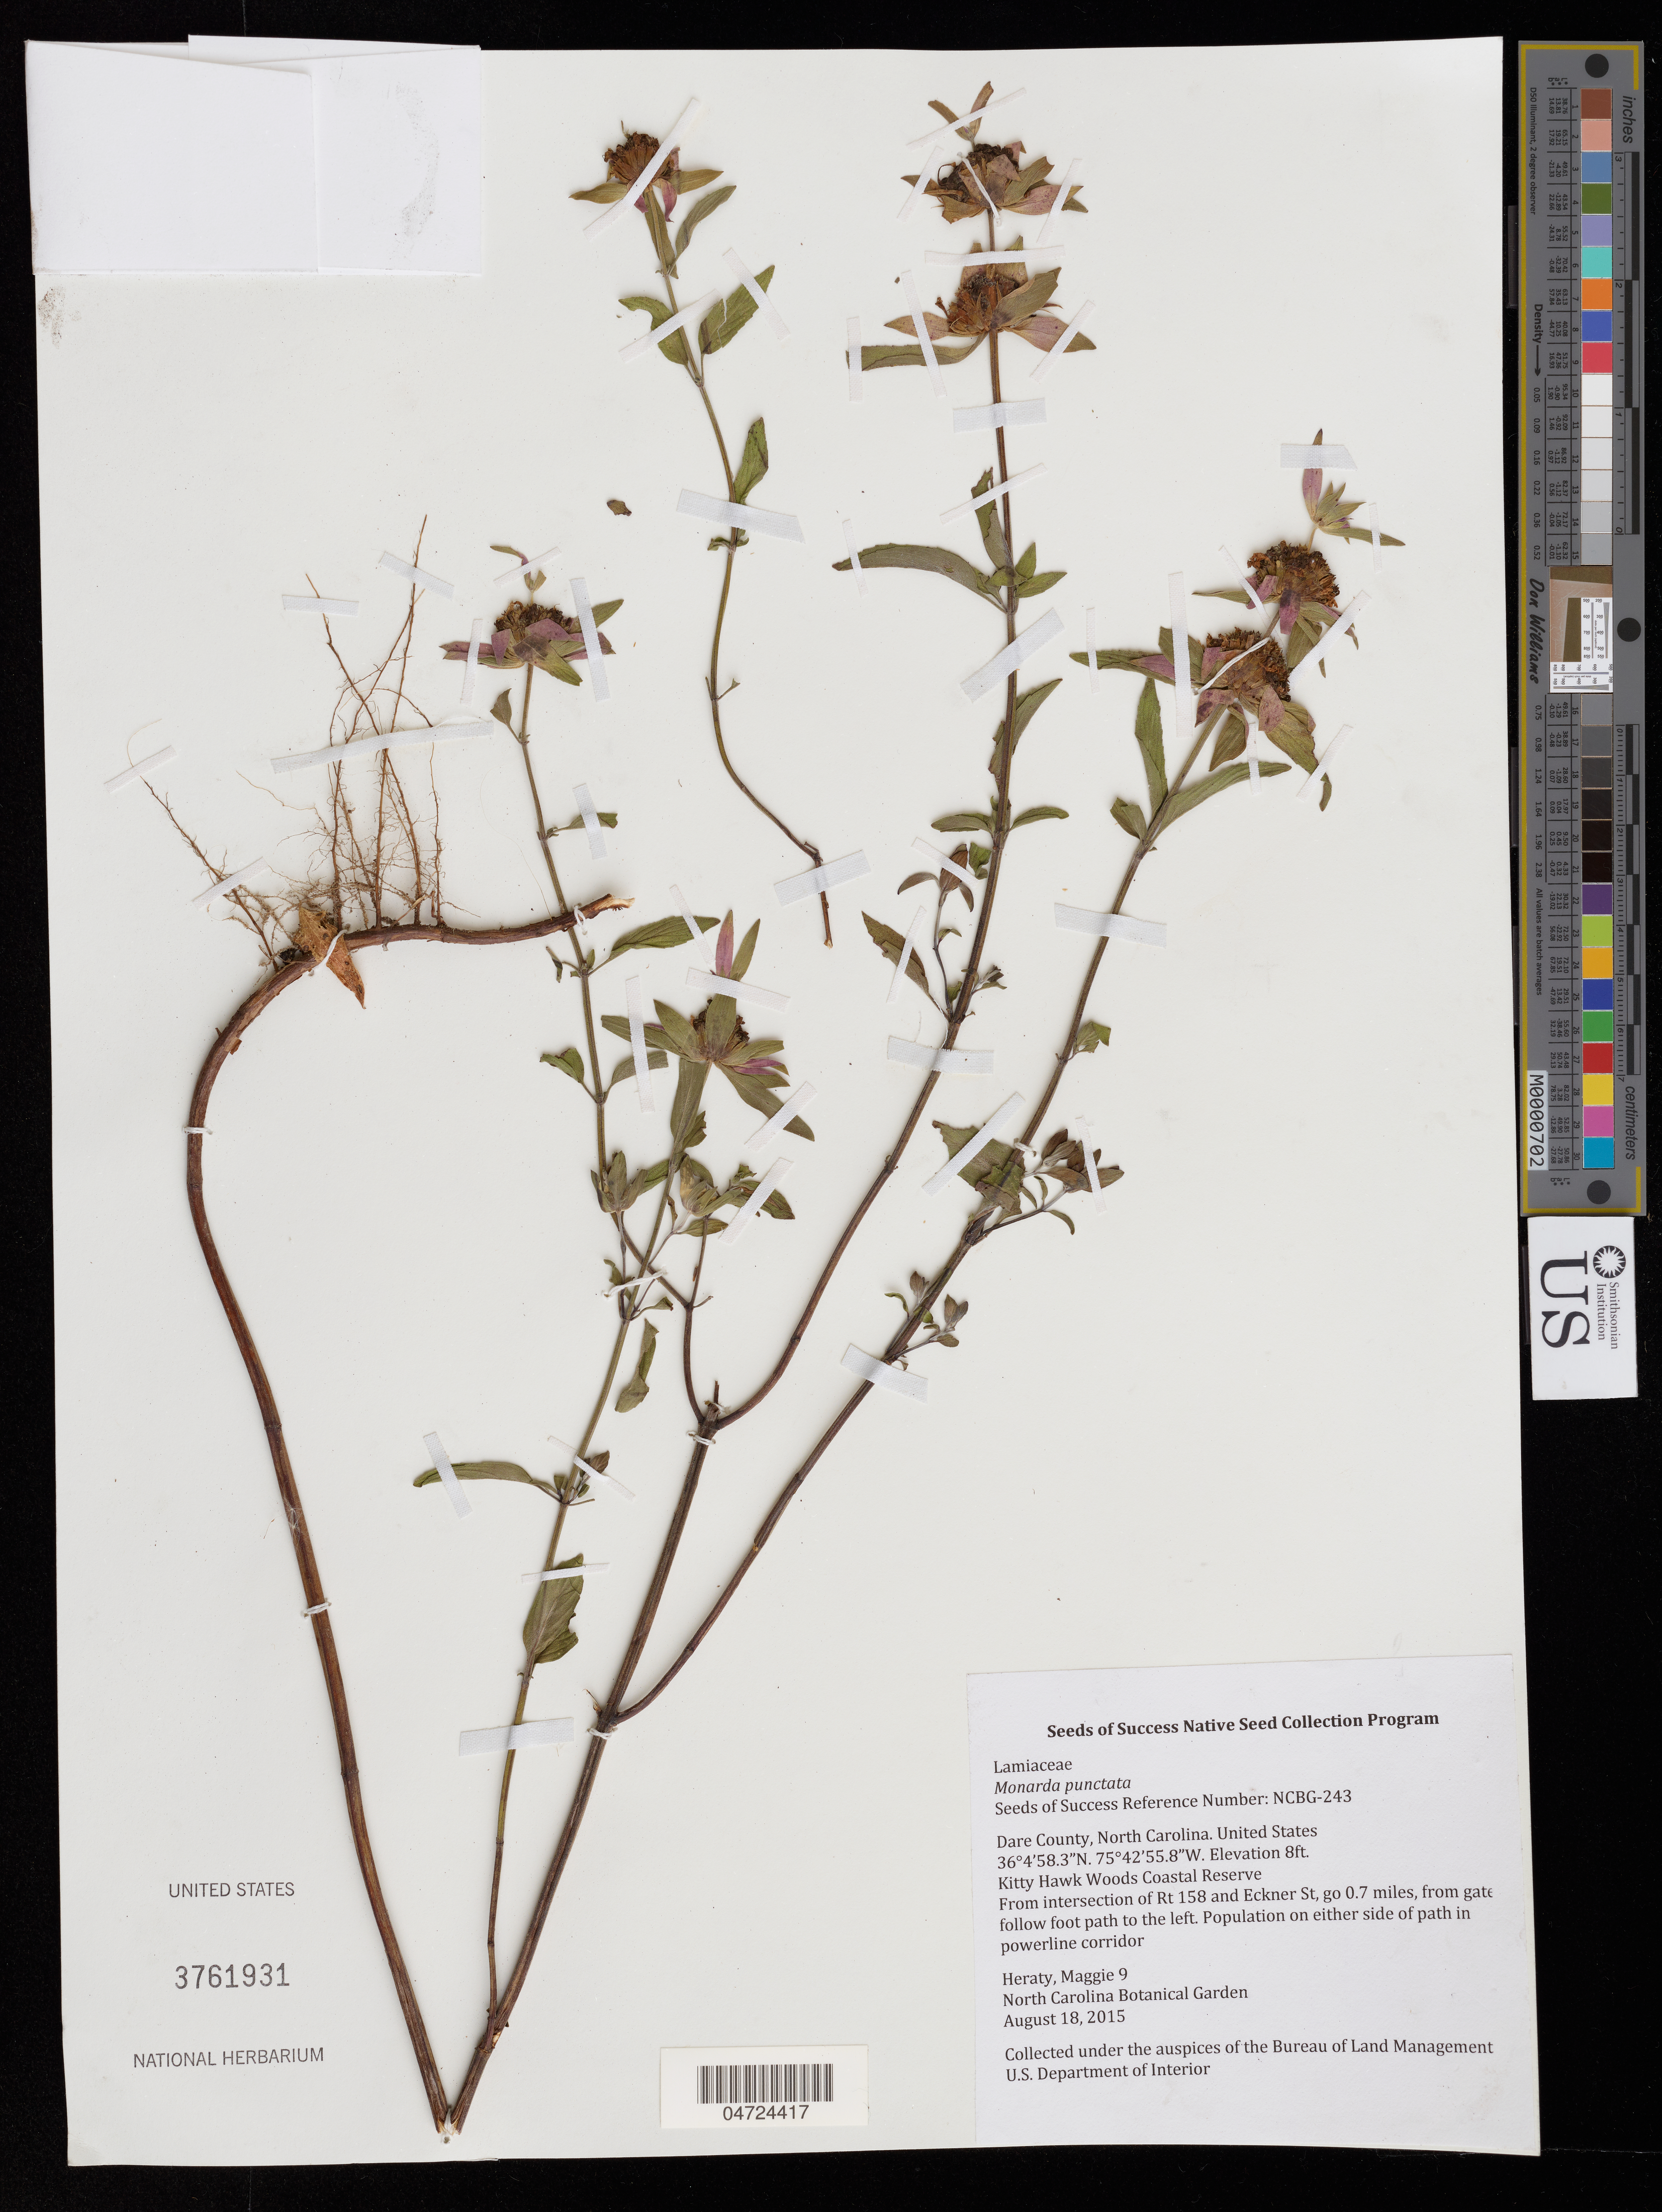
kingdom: Plantae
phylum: Tracheophyta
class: Magnoliopsida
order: Lamiales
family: Lamiaceae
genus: Monarda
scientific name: Monarda punctata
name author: L.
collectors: M. Heraty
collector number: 9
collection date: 2015-08-18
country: United States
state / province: North Carolina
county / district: Dare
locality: Dare County. Kitty Hawk Woods Coastal Reserve. From intersection of Rt 158 and Eckner St, go 0.7 miles, from gate follow foot path to the left. Population on either side of path in powerline corridor.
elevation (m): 2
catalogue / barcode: US 3761931